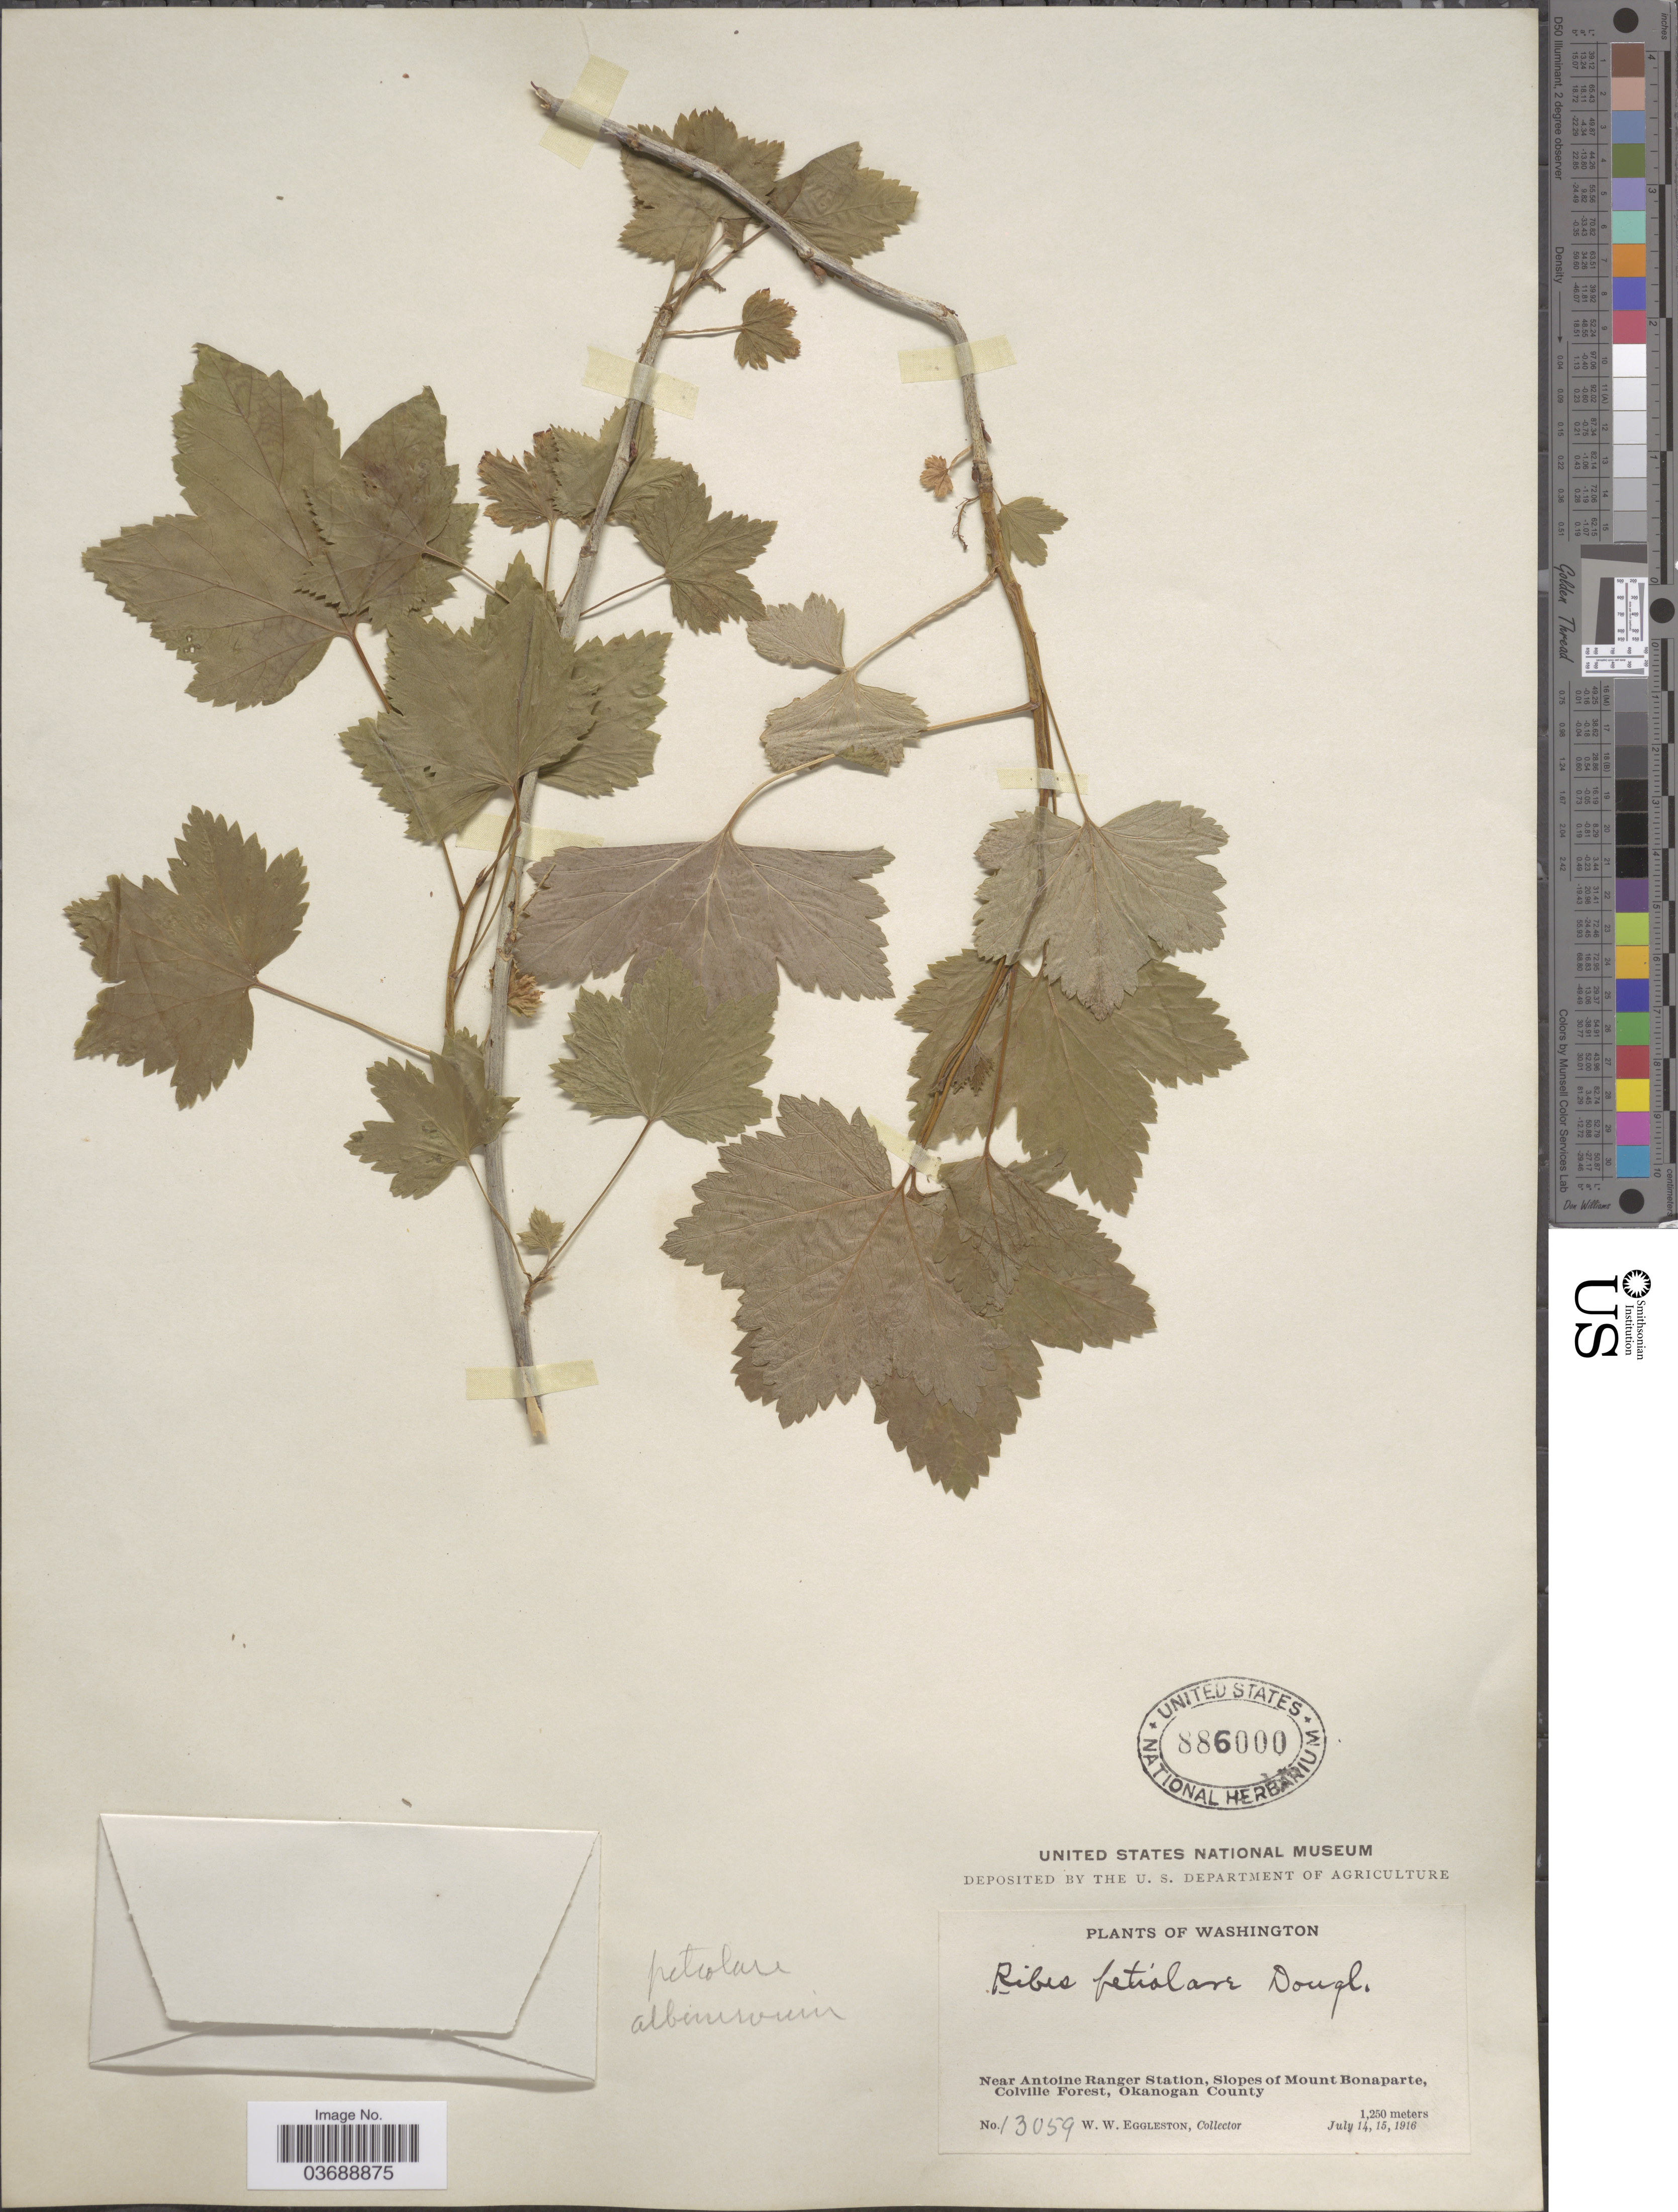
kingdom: Plantae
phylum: Tracheophyta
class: Magnoliopsida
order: Saxifragales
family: Grossulariaceae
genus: Ribes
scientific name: Ribes petiolare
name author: Douglas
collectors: W. W. Eggleston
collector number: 13059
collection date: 1916-07-14/1916-07-15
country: United States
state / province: Washington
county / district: Okanogan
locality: Near Antoine Ranger Station, Slopes of Mount Bonaparte, Colville Forest, Okanogan County.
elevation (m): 1250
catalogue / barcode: US 886000